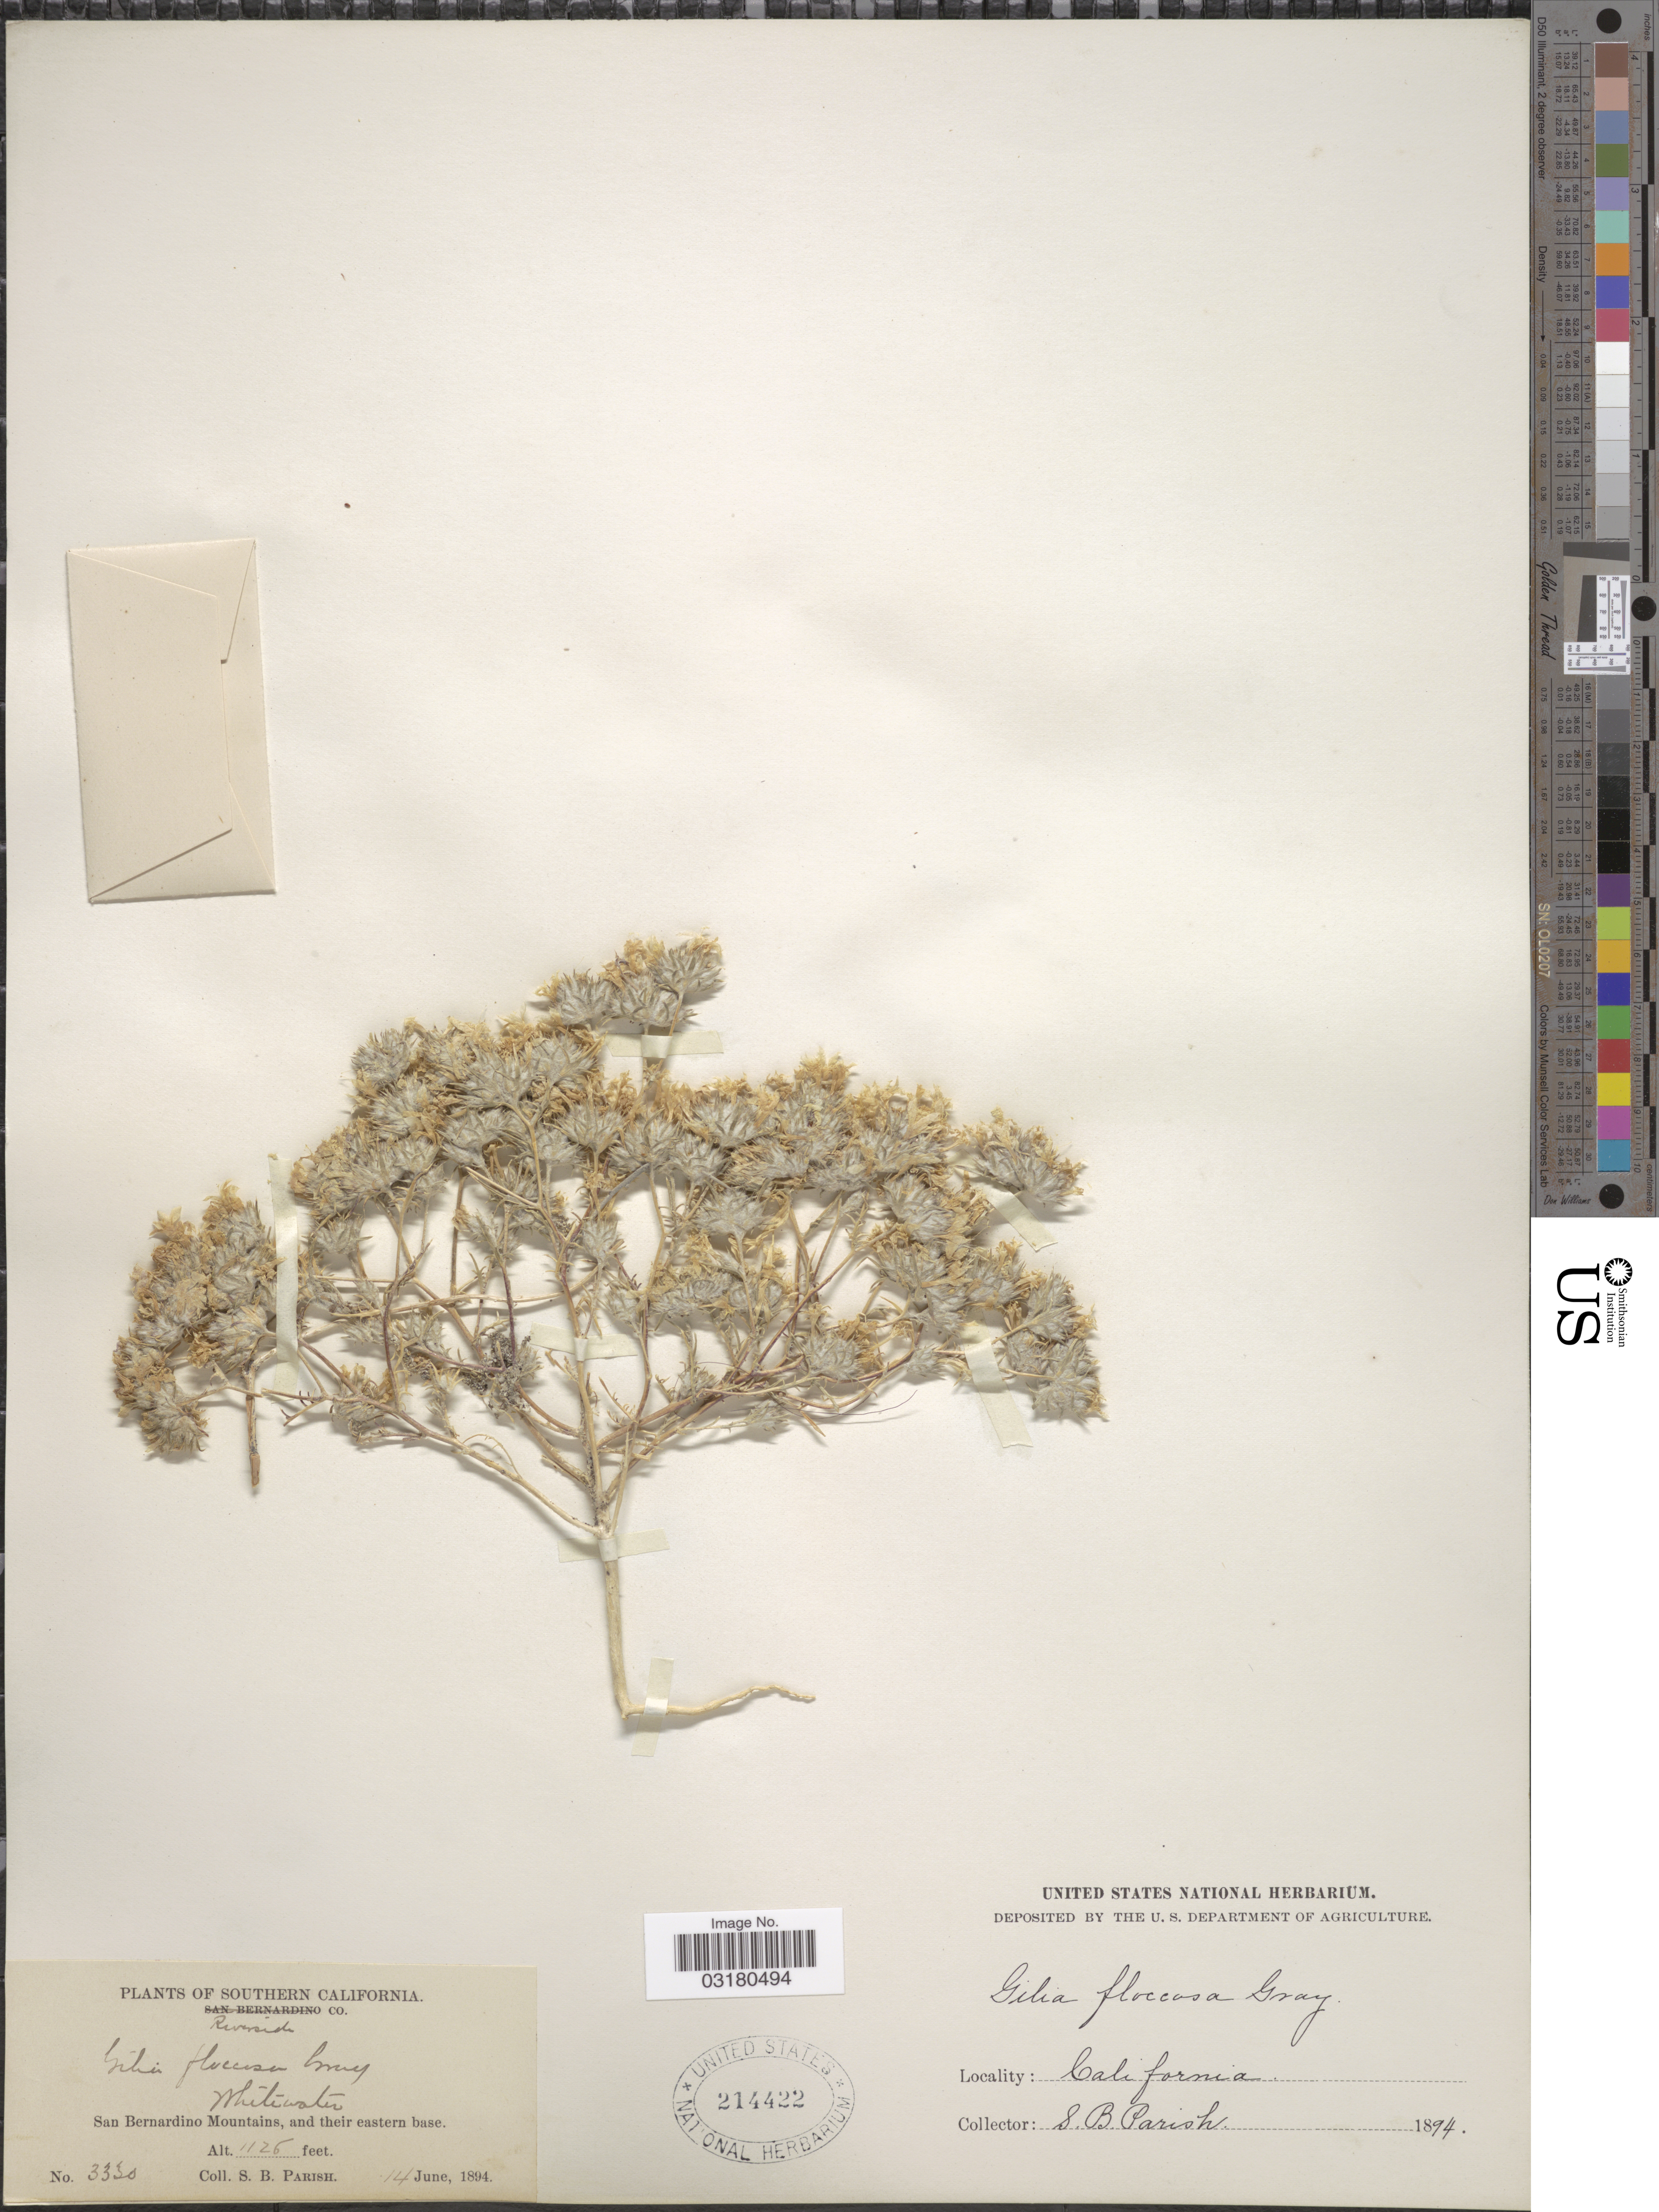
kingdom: Plantae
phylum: Tracheophyta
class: Magnoliopsida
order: Ericales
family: Polemoniaceae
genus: Eriastrum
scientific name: Eriastrum wilcoxii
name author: (A. Nelson) H. Mason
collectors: S. B. Parish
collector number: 3330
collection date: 1894-06-14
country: United States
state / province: California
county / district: San Bernardino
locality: Southern California. Whitewater, San Bernardino Mountains, and their eastern base.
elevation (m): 343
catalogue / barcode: US 214422